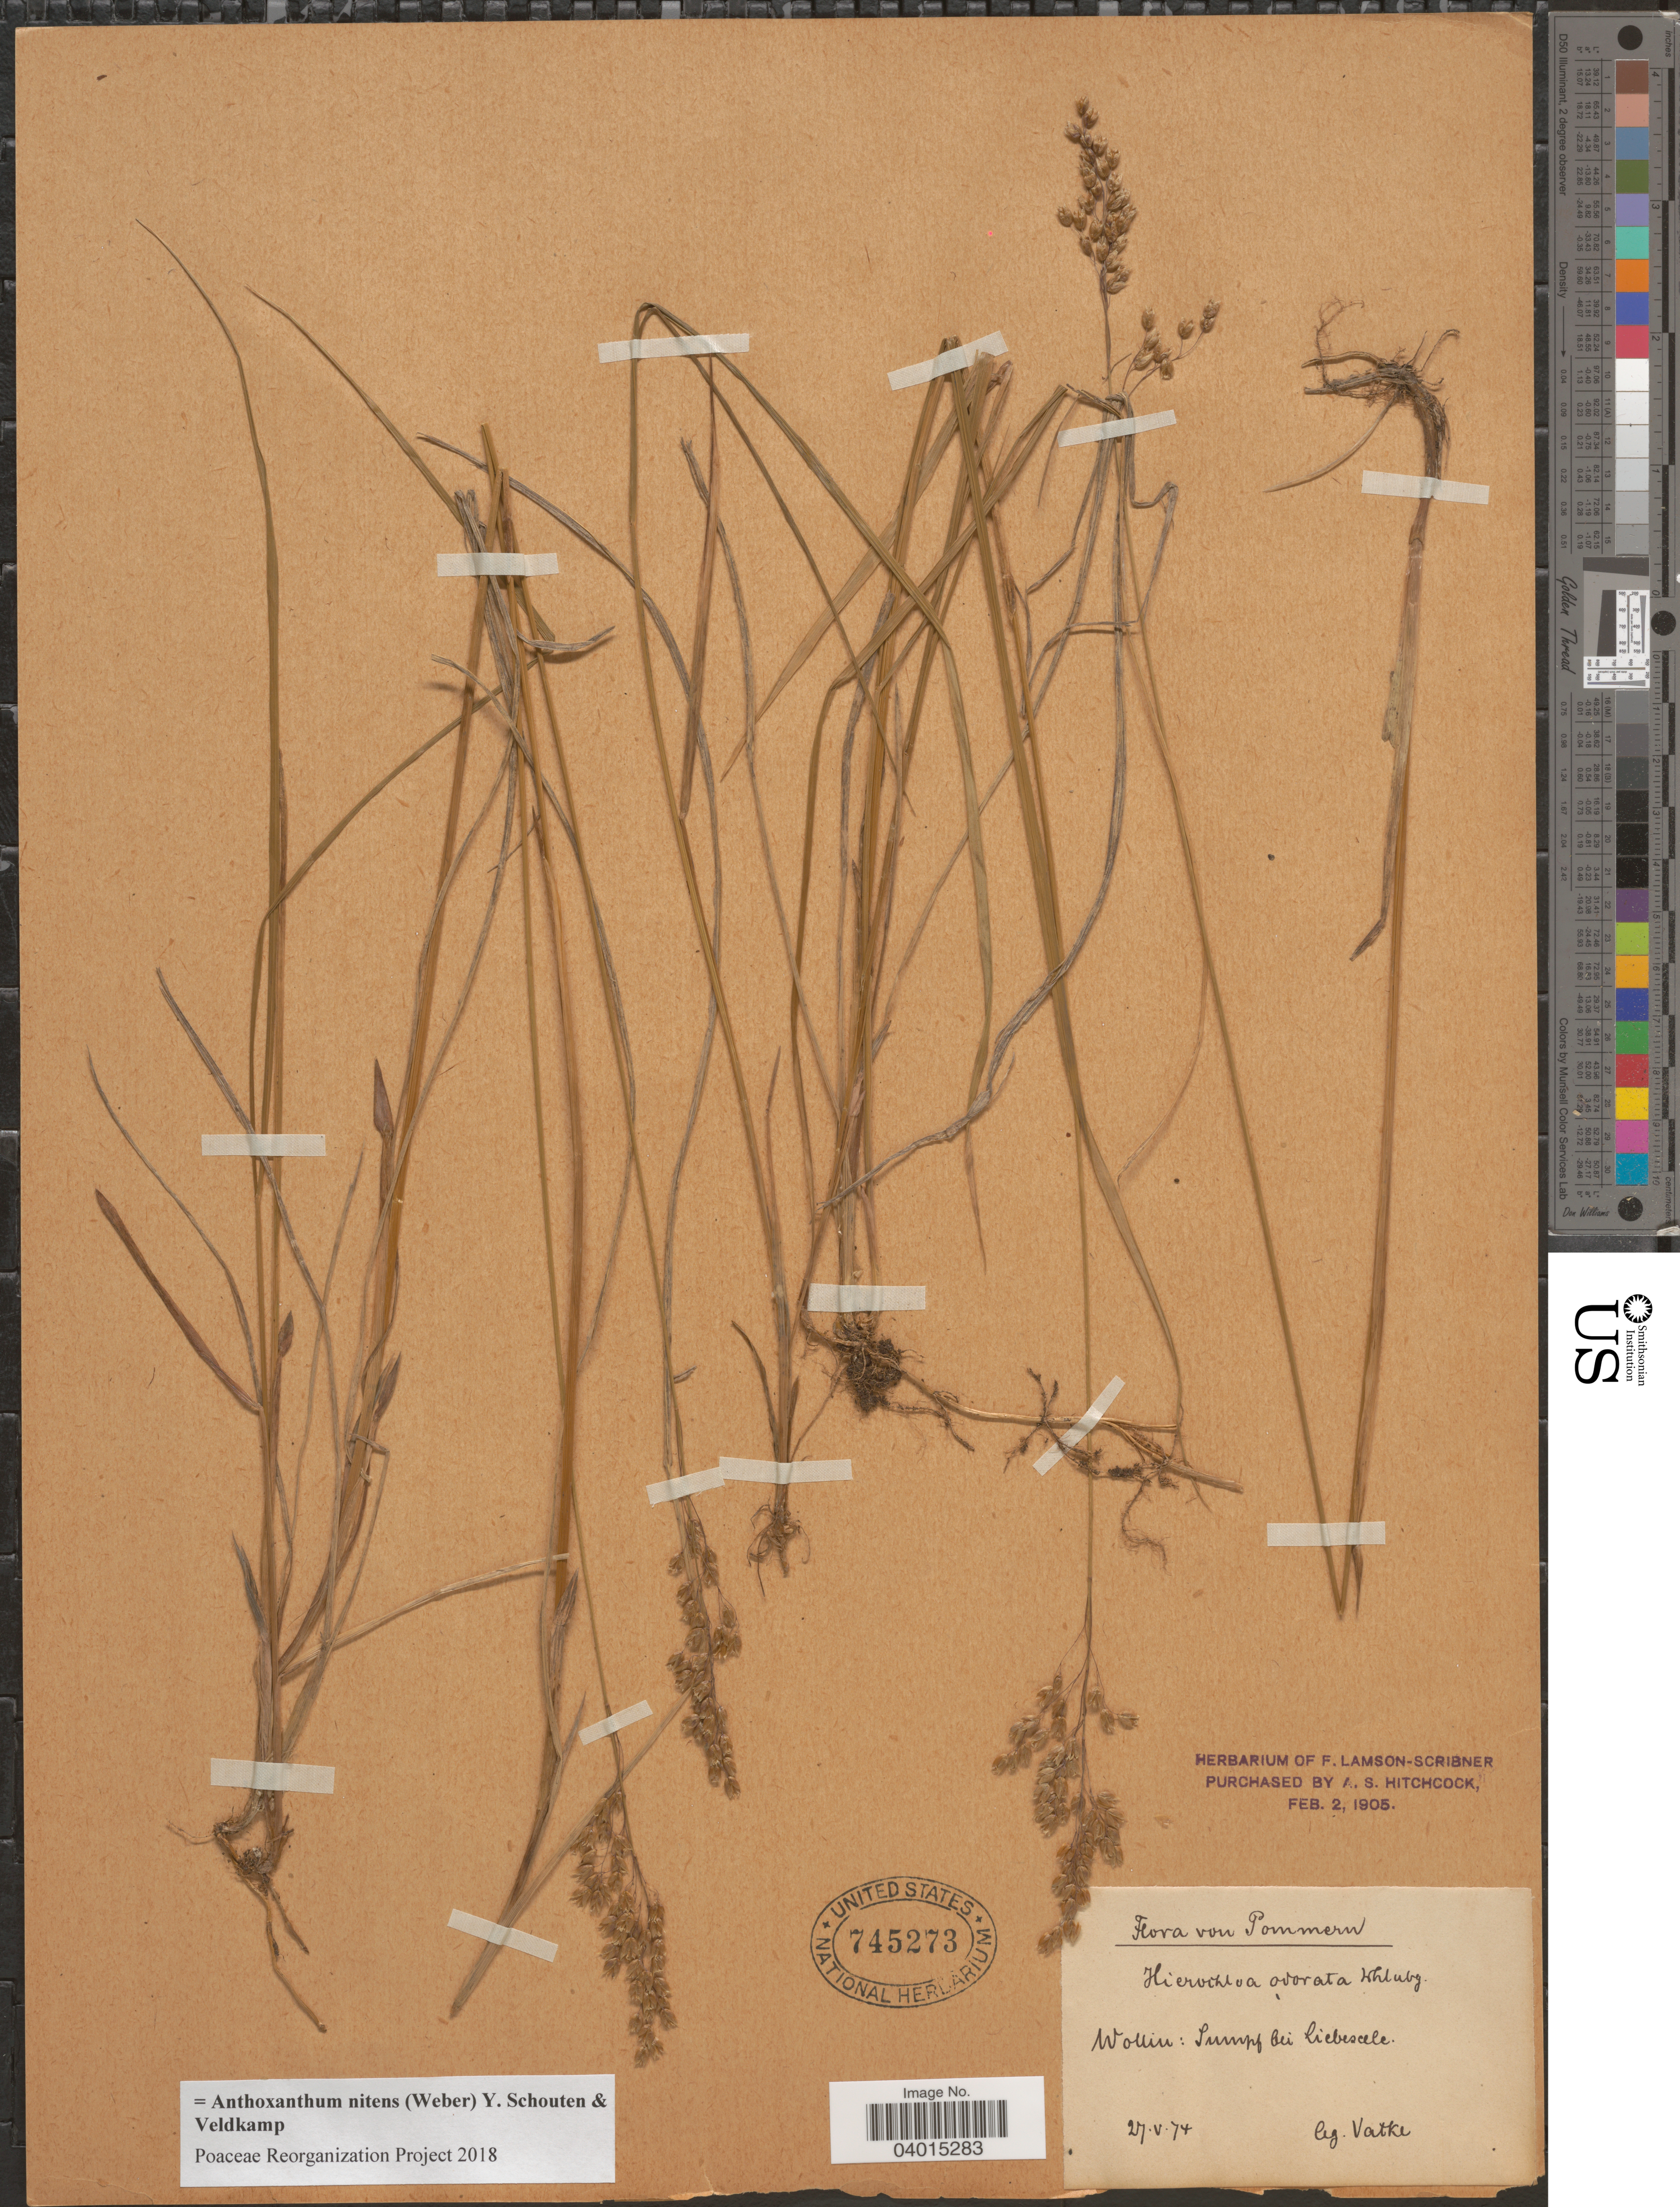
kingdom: Plantae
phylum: Tracheophyta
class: Liliopsida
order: Poales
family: Poaceae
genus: Anthoxanthum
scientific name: Anthoxanthum nitens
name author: (G.H. Weber) R.T.A. Schouten & Veldkamp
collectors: Vatke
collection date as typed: Transcribed d/m/y: 27/5/74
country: Poland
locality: Pommern. Wollin: Sumpf bei Liebesale [interpreted].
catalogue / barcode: US 745273